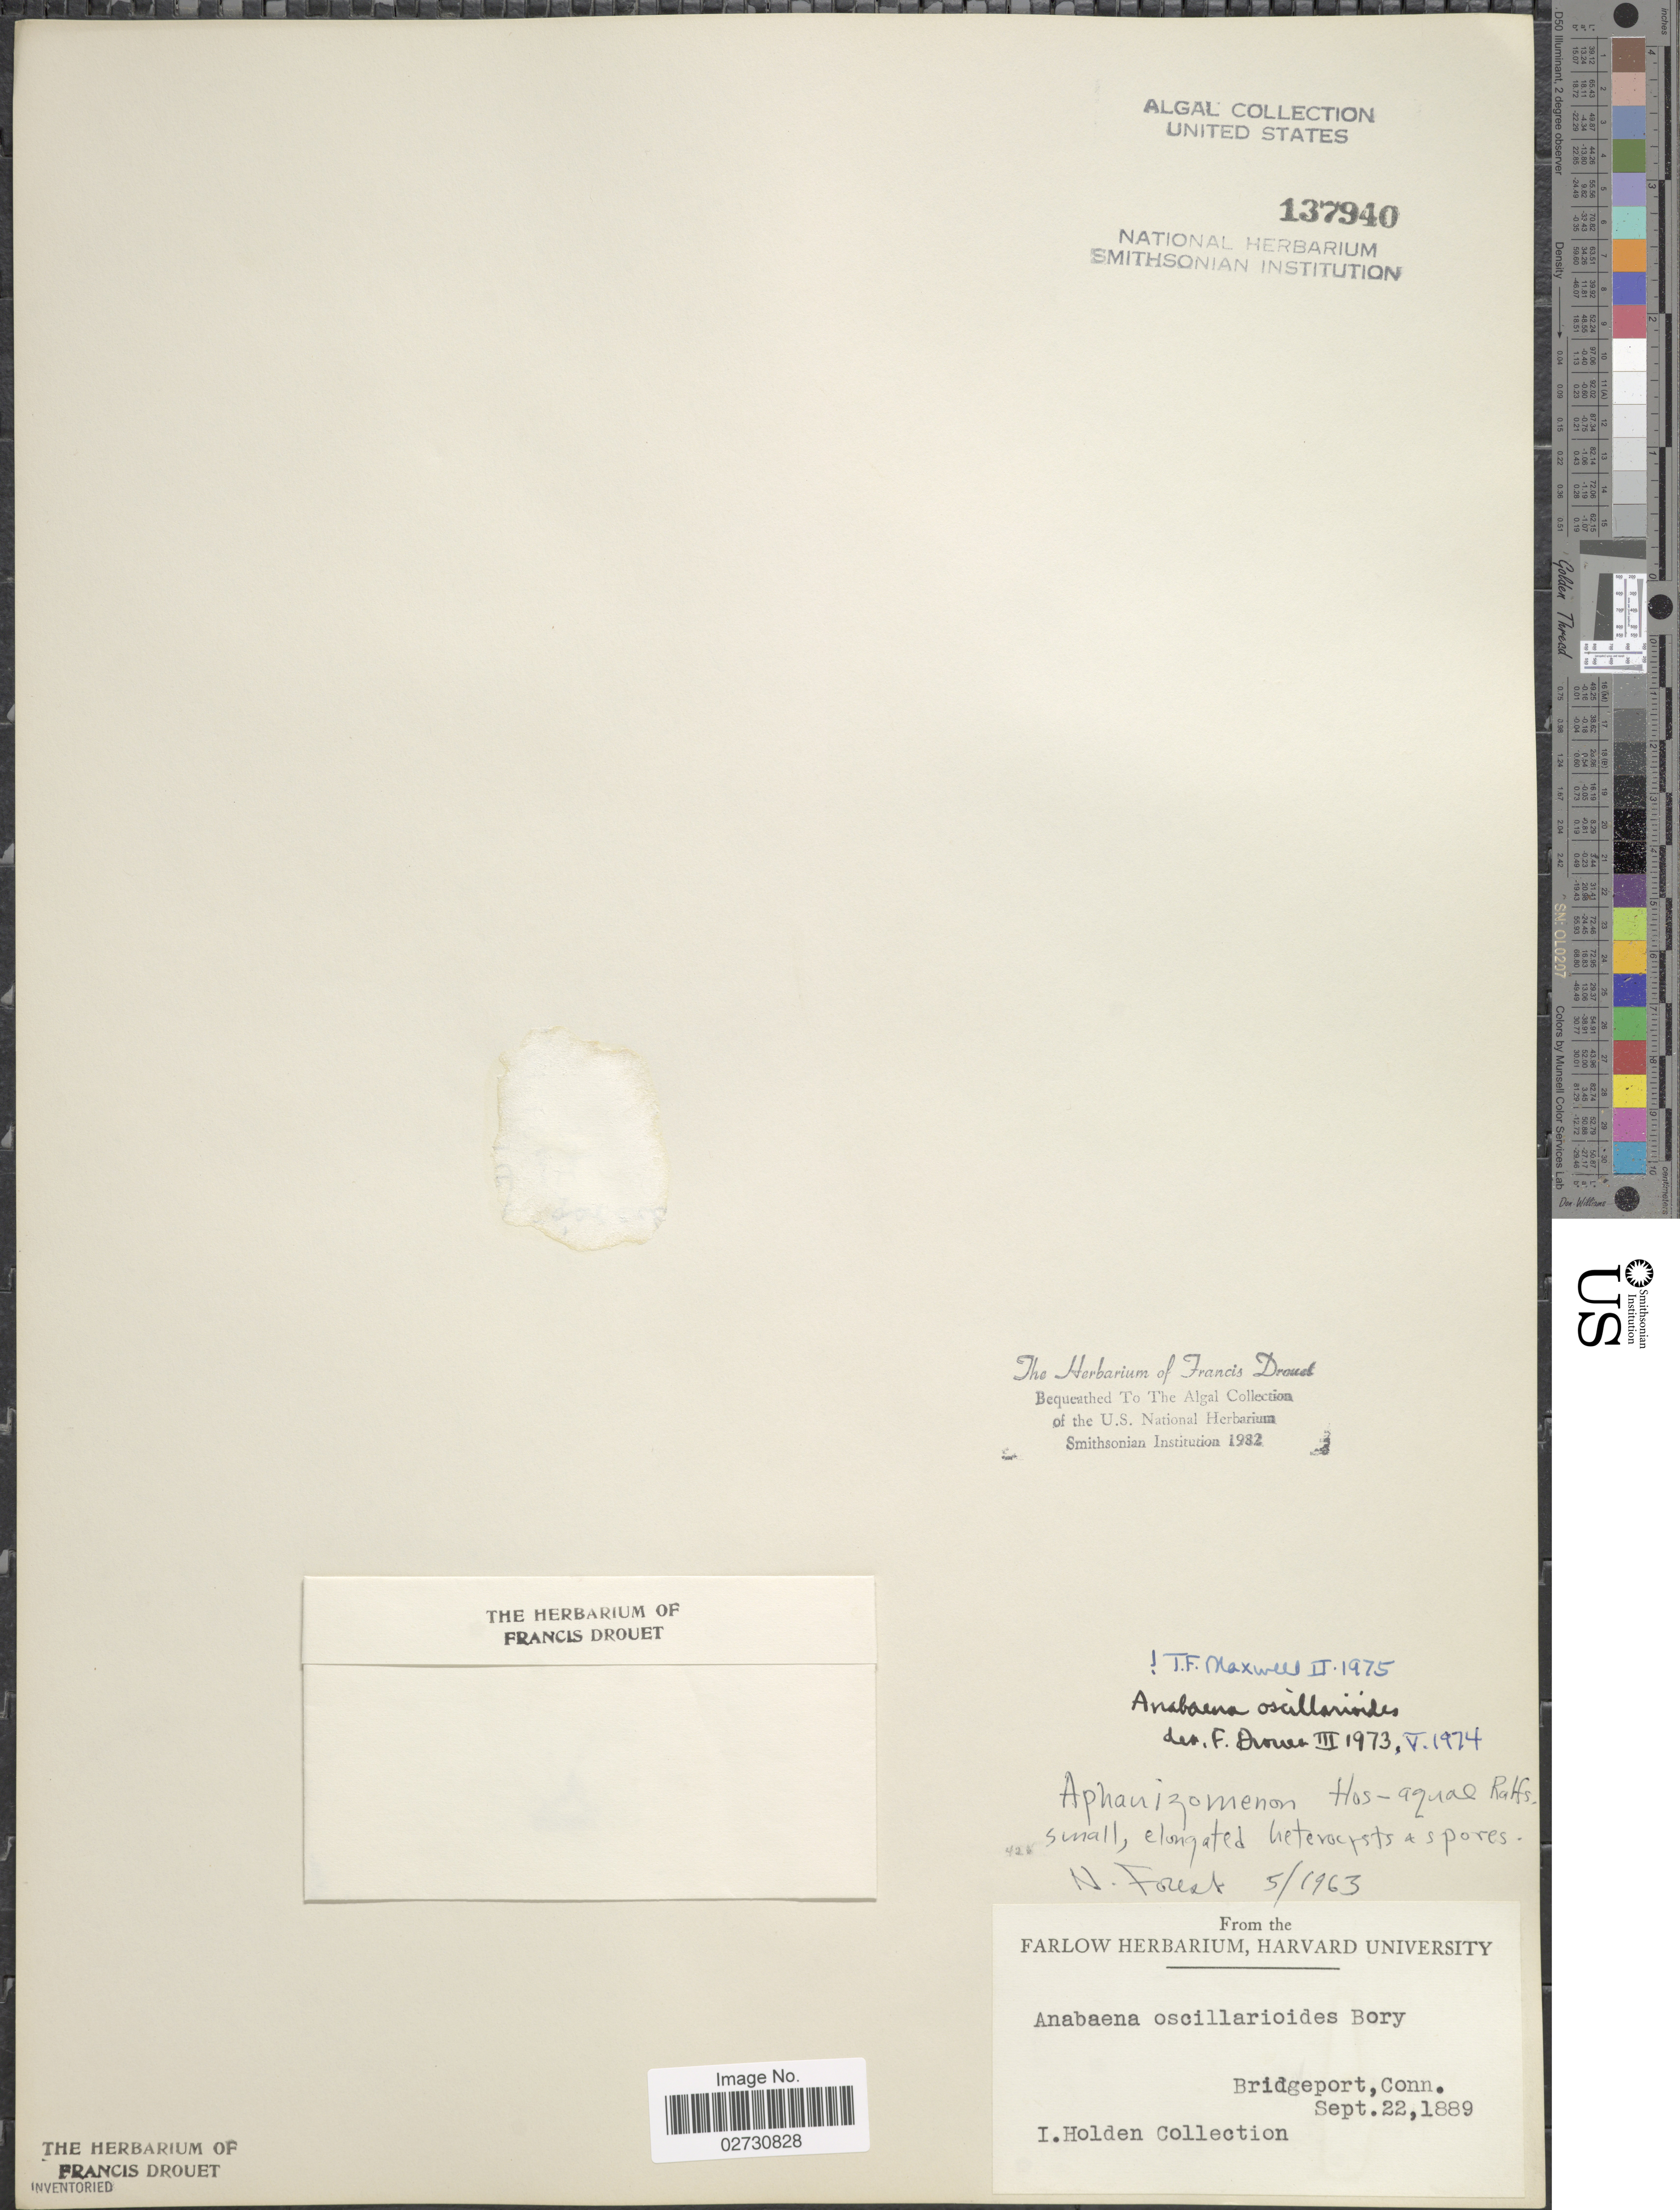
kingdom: Bacteria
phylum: Cyanobacteria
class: Cyanobacteriia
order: Cyanobacteriales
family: Nostocaceae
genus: Anabaena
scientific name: Anabaena oscillarioides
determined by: Drouet, F. E.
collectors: I. Holden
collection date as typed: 22 Sep 1889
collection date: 1889-09-22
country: United States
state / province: Connecticut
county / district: Fairfield County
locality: Bridgeport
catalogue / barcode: US 137940